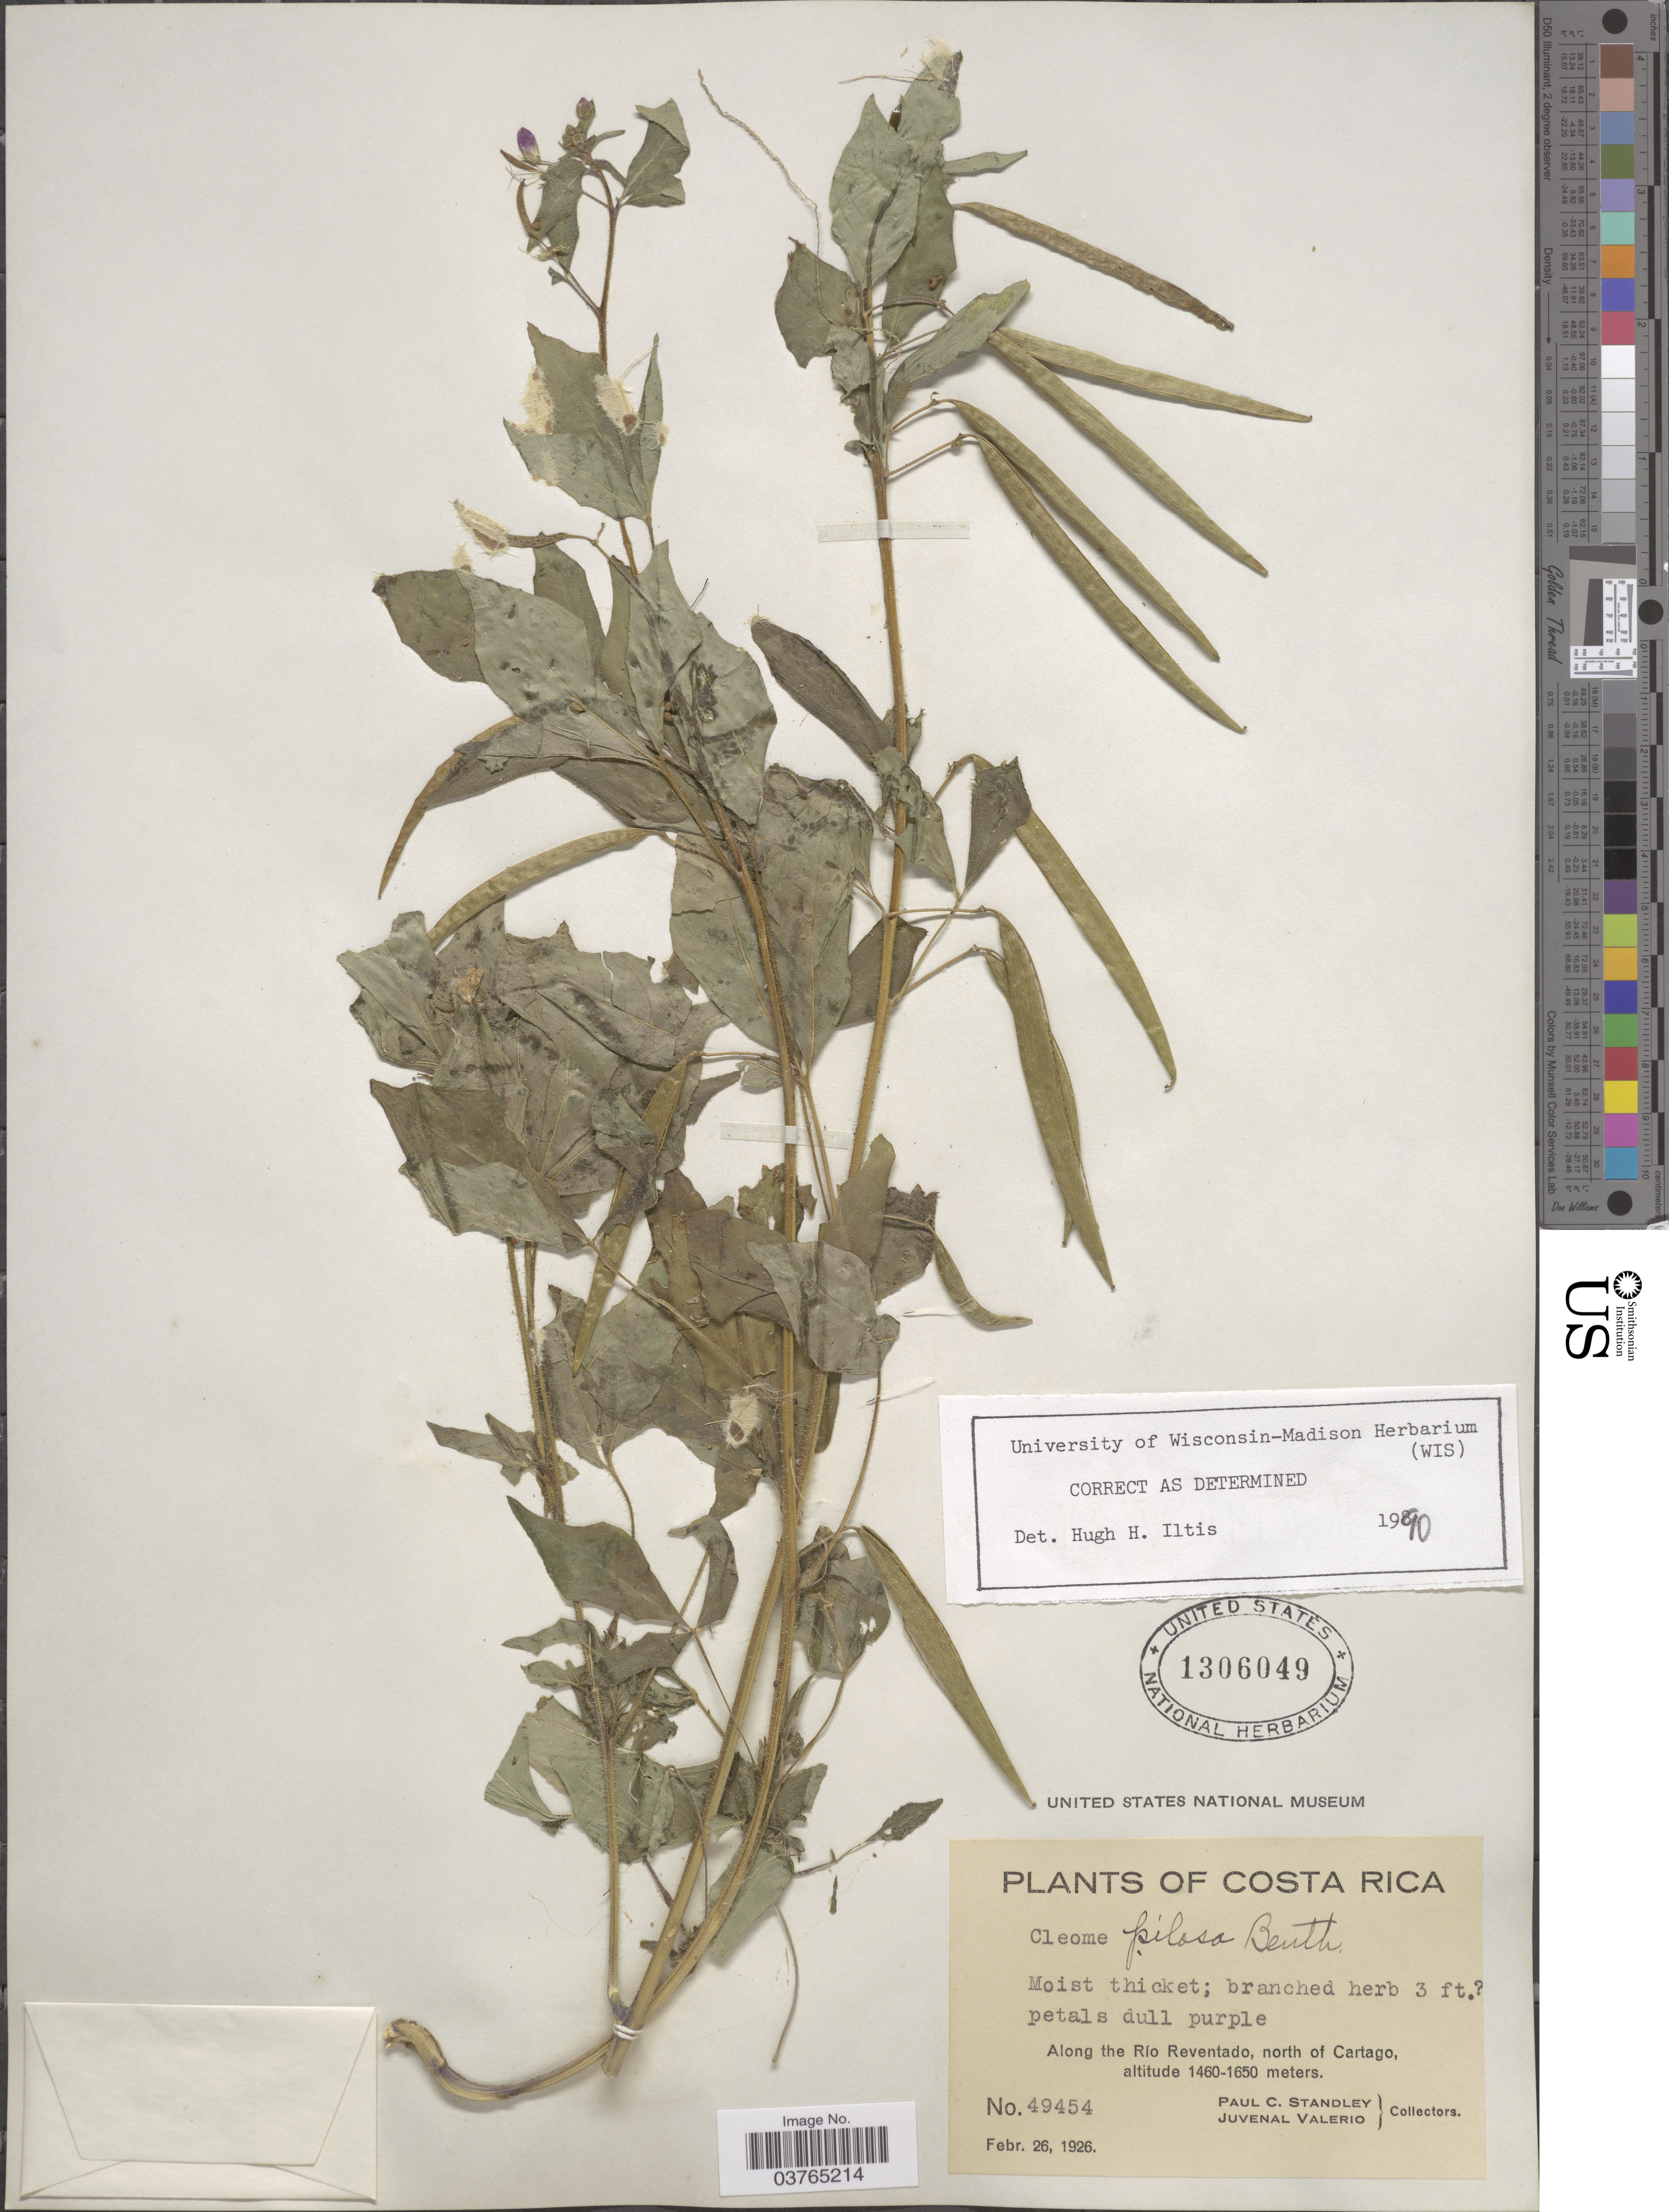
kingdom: Plantae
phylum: Tracheophyta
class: Magnoliopsida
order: Brassicales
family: Cleomaceae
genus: Cochranella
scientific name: Cochranella pilosa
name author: (Benth.) E.M. McGinty & Roalson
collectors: P. C. Standley & J. Valerio R.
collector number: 49454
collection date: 1926-02-26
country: Costa Rica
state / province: Cartago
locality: Along the Río Reventado, north of Cartago.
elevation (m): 1460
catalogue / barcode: US 1306049